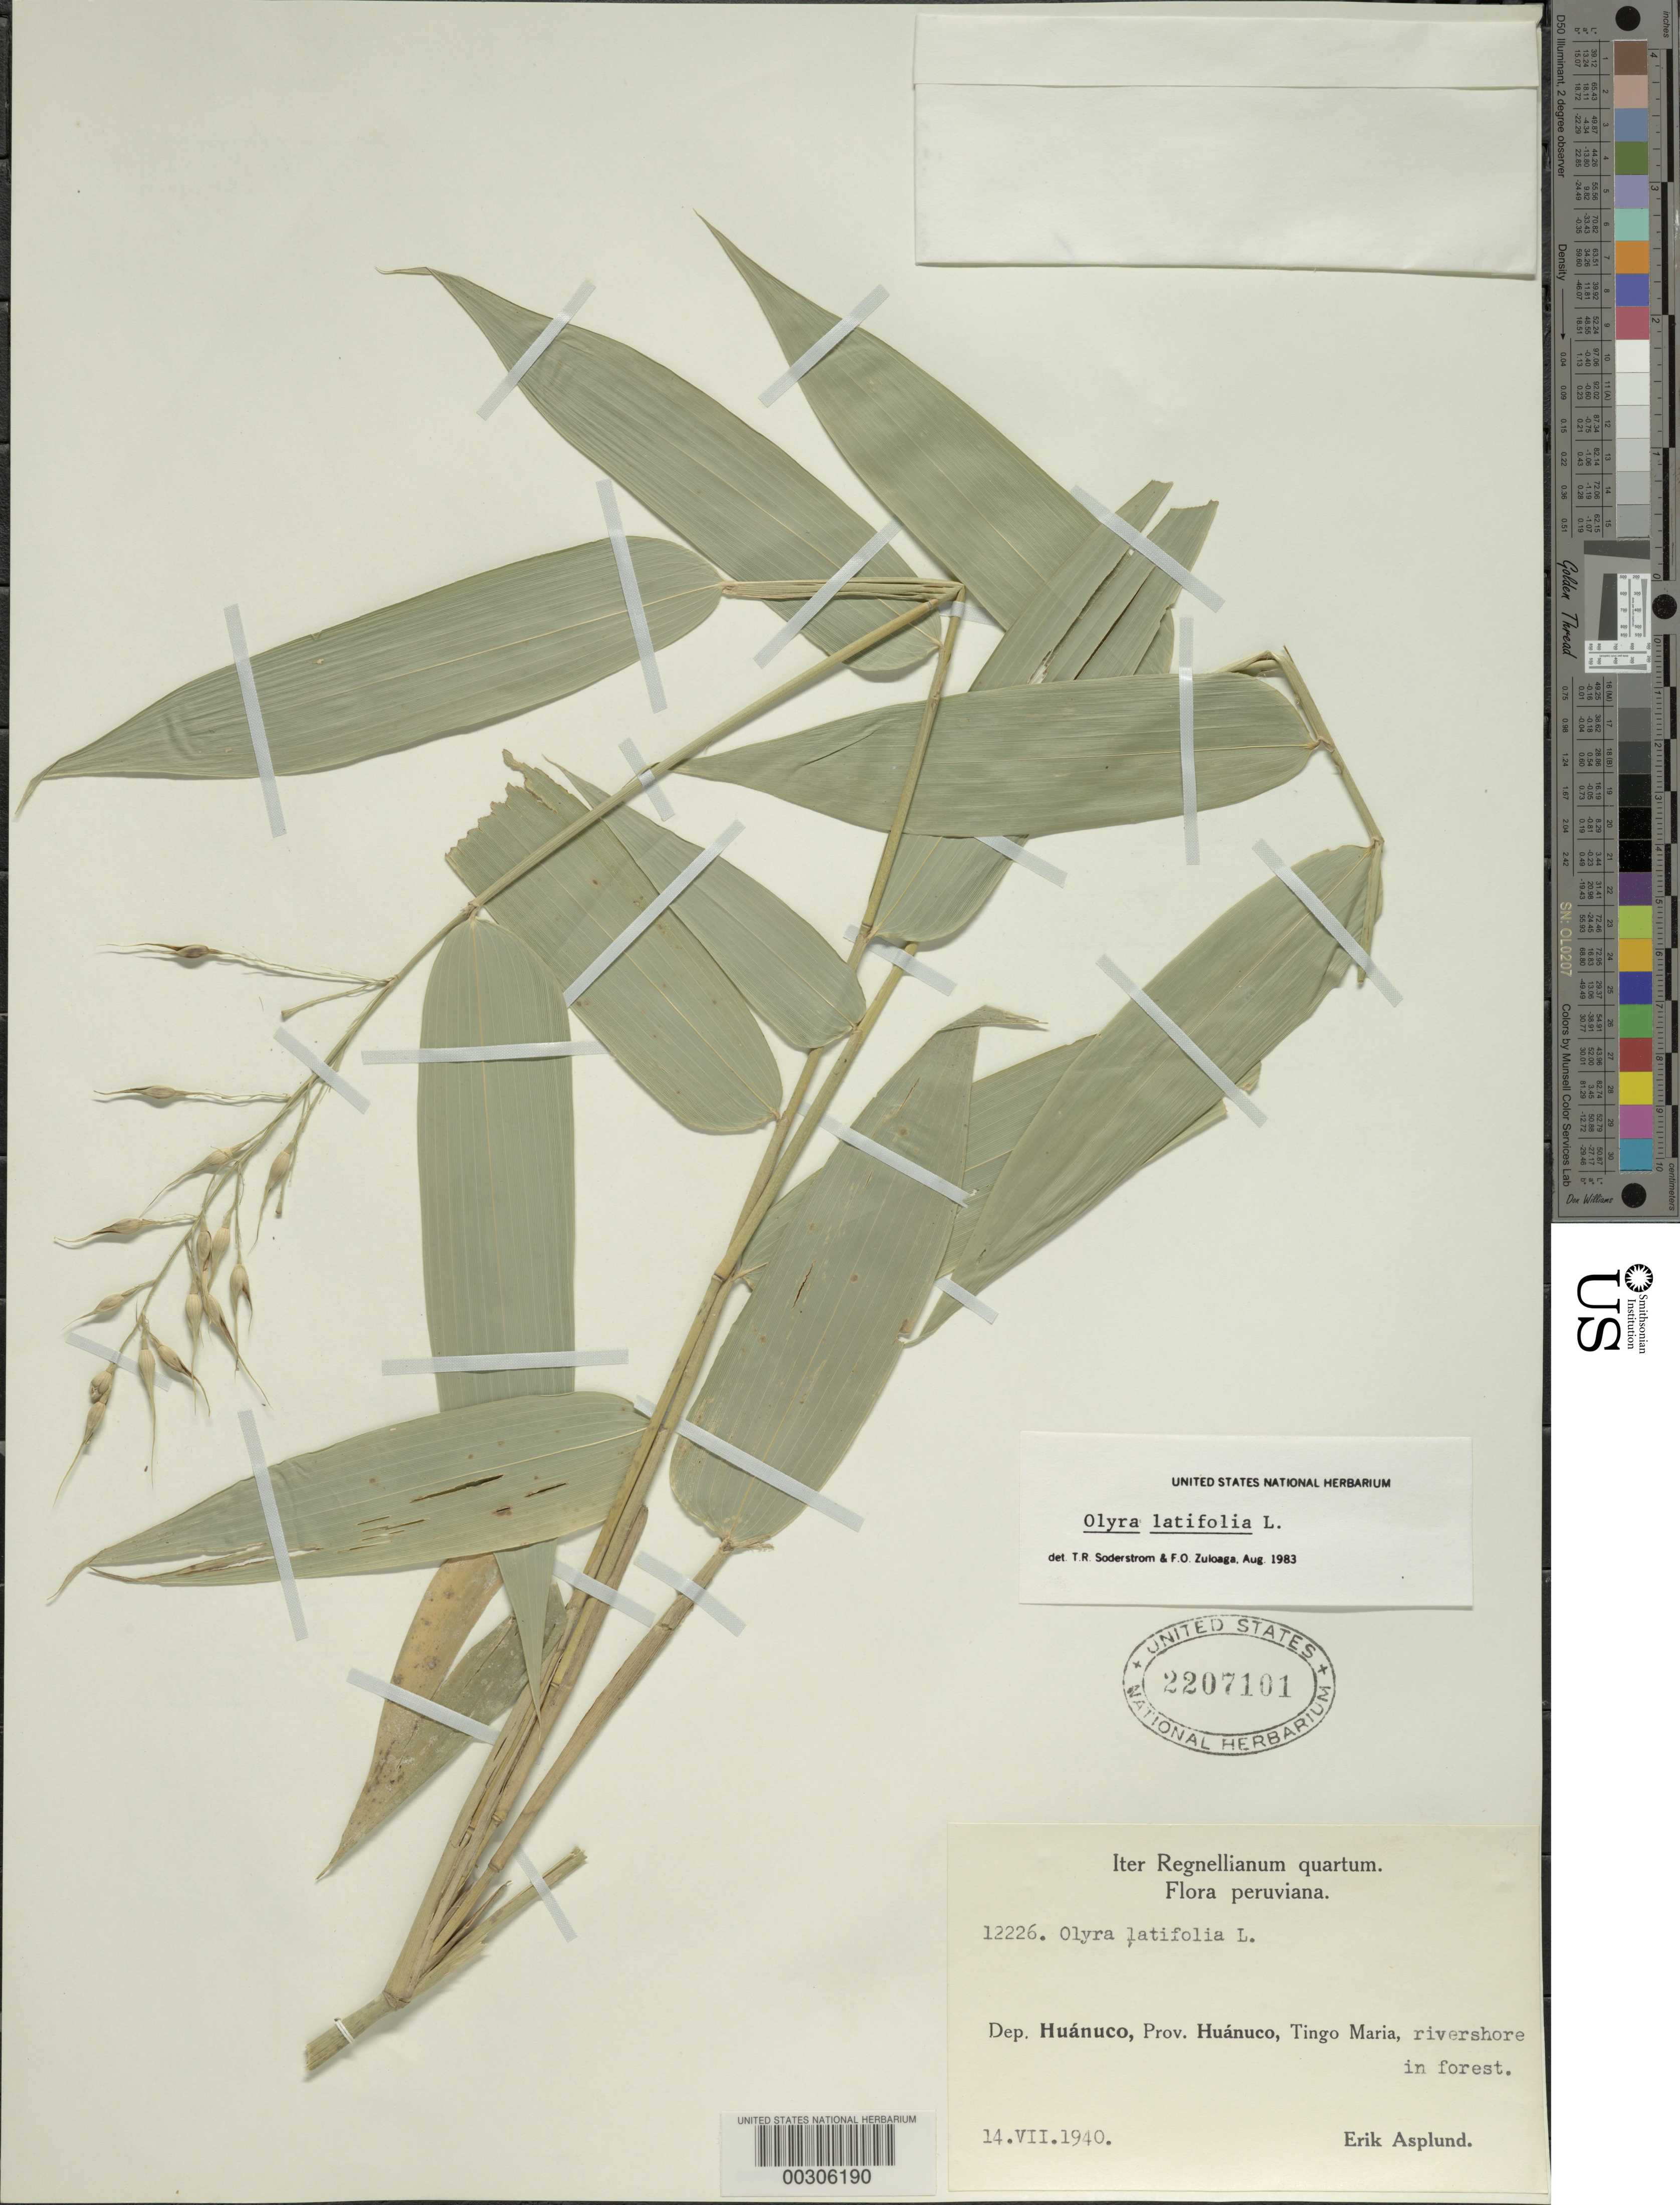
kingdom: Plantae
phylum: Tracheophyta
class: Liliopsida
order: Poales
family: Poaceae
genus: Olyra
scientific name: Olyra latifolia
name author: L.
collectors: E. Asplund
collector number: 12226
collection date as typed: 14 Jul 1940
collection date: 1940-07-14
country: Peru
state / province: Huánuco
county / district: Leoncio Prado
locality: Tingo María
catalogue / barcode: US 2207101